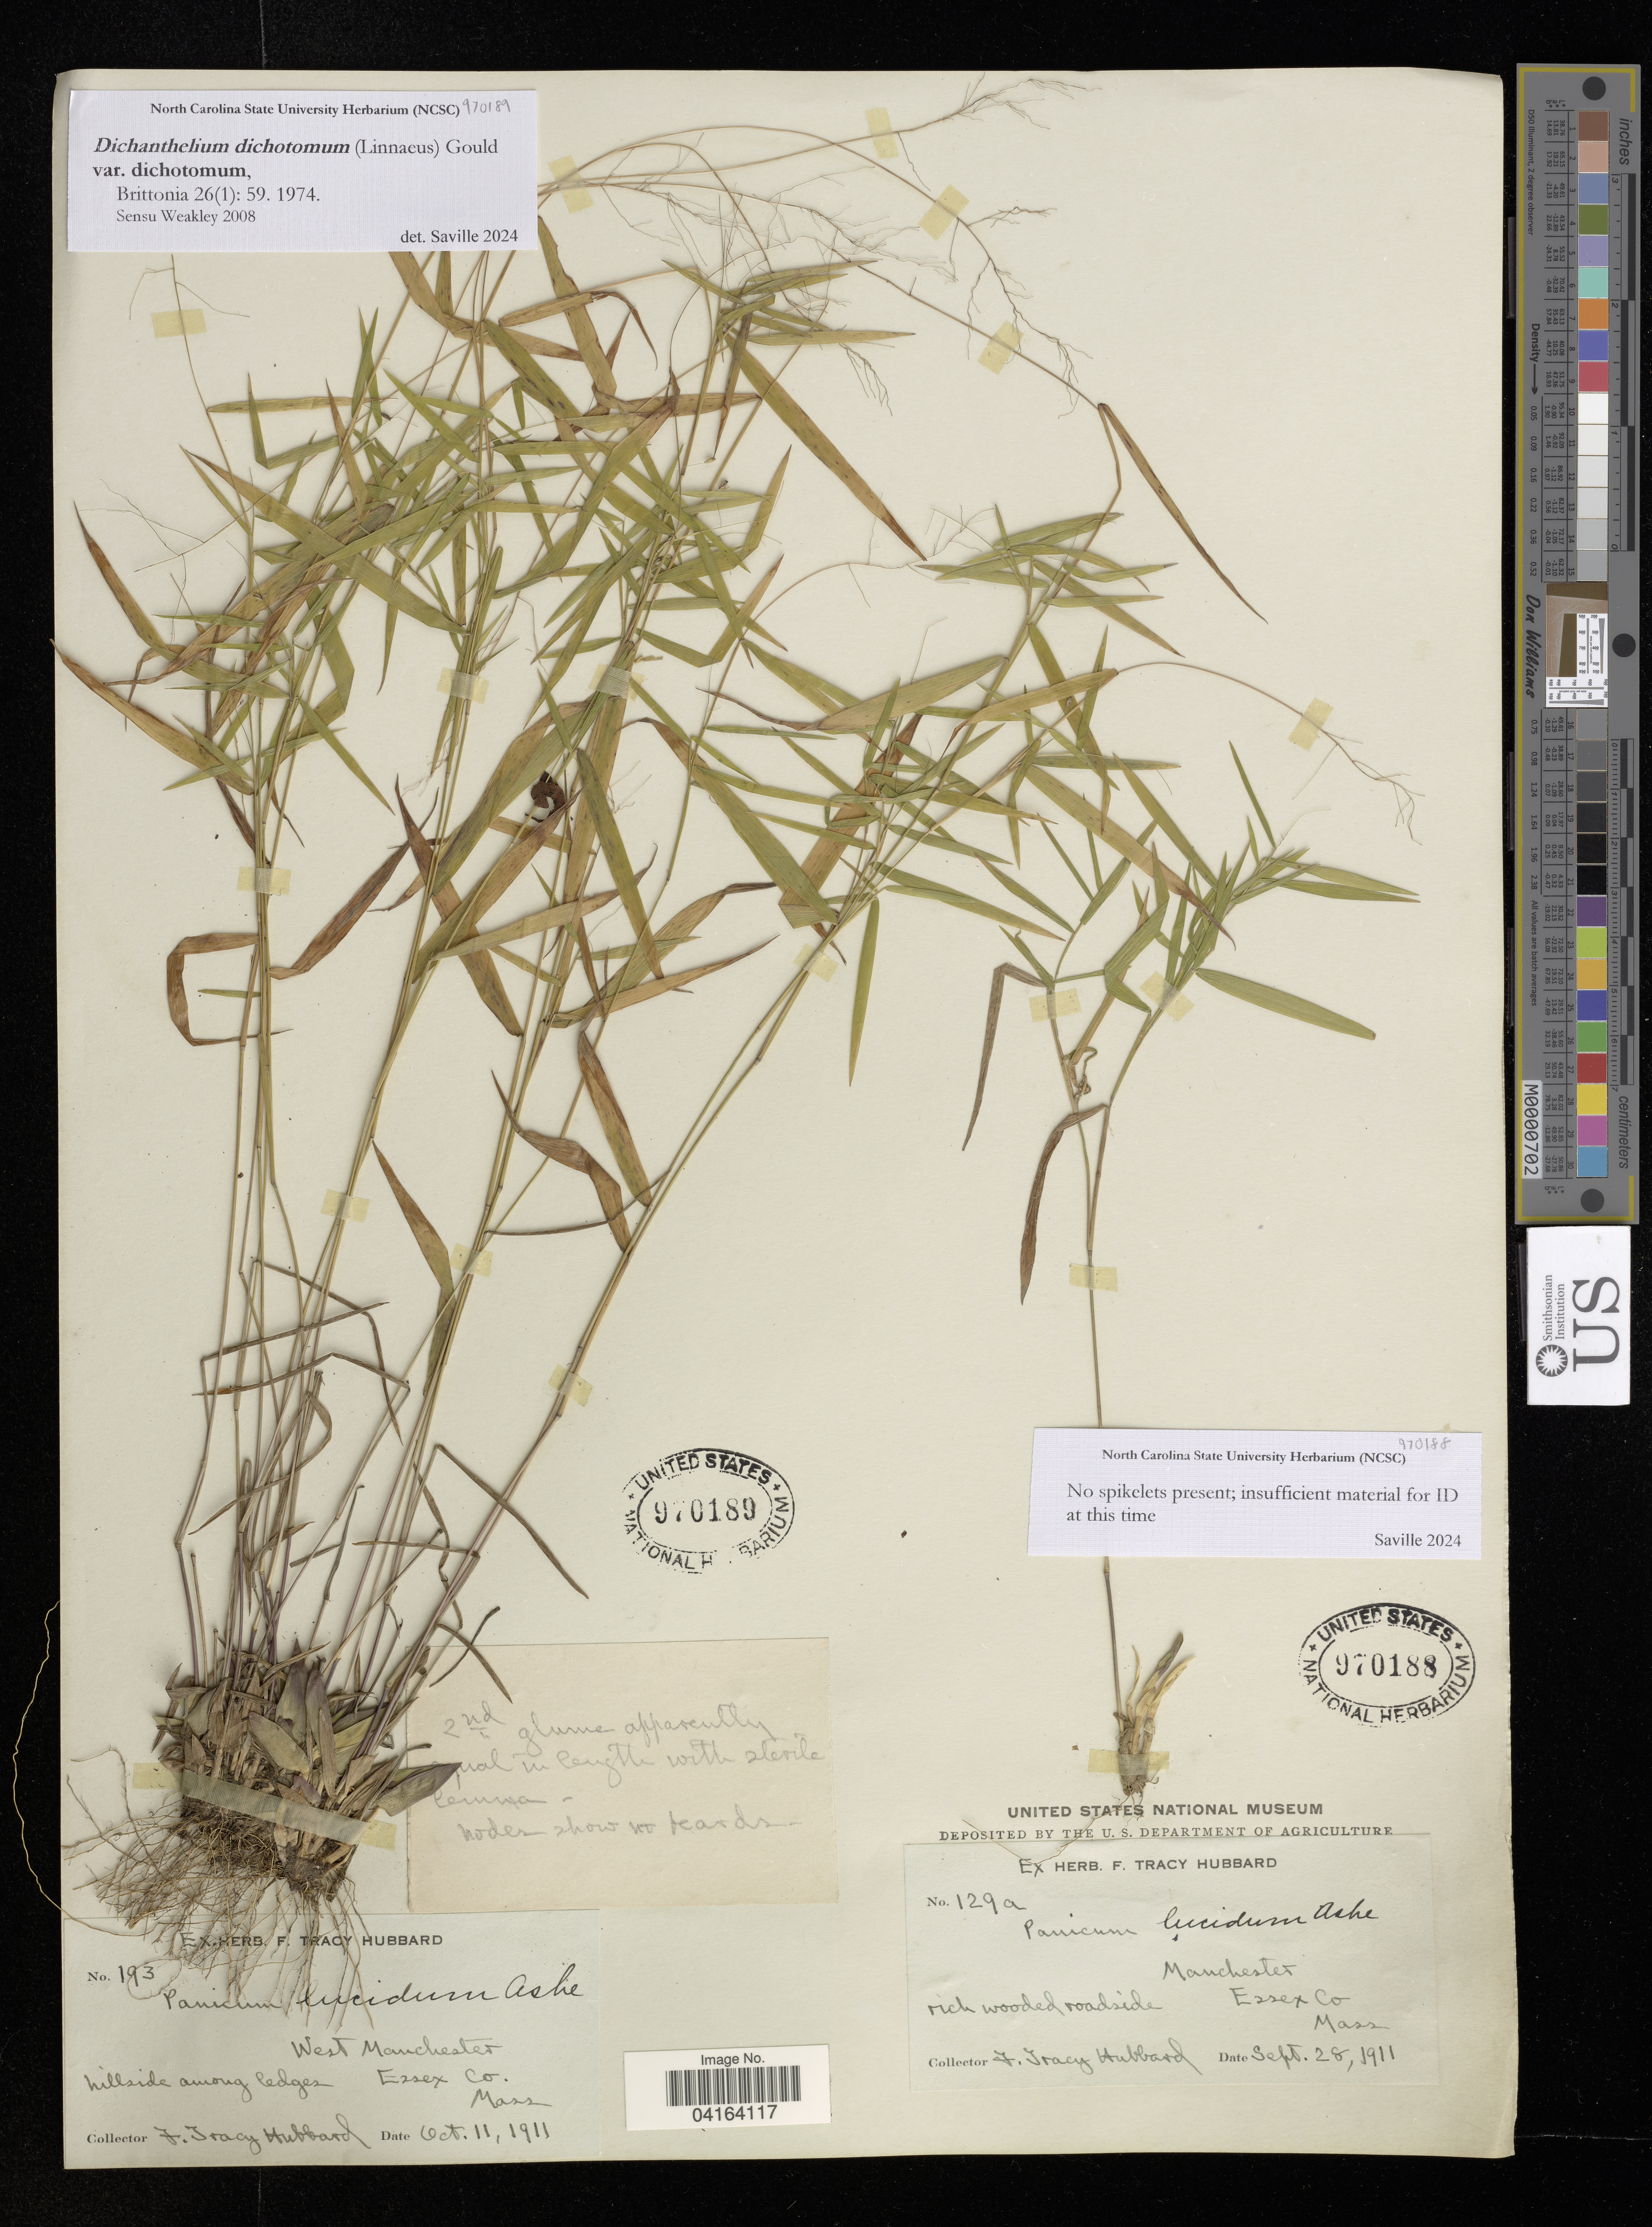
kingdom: Plantae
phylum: Tracheophyta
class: Liliopsida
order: Poales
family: Poaceae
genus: Dichanthelium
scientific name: Dichanthelium dichotomum var. dichotomum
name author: (L.) Gould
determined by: Saville, A. C., (NCSC), North Carolina State University (UNITED STATES)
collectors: F. E. Hubbard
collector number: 129a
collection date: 1911-09-28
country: United States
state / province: Massachusetts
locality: Manchester. Essex Co.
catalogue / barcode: US 970189